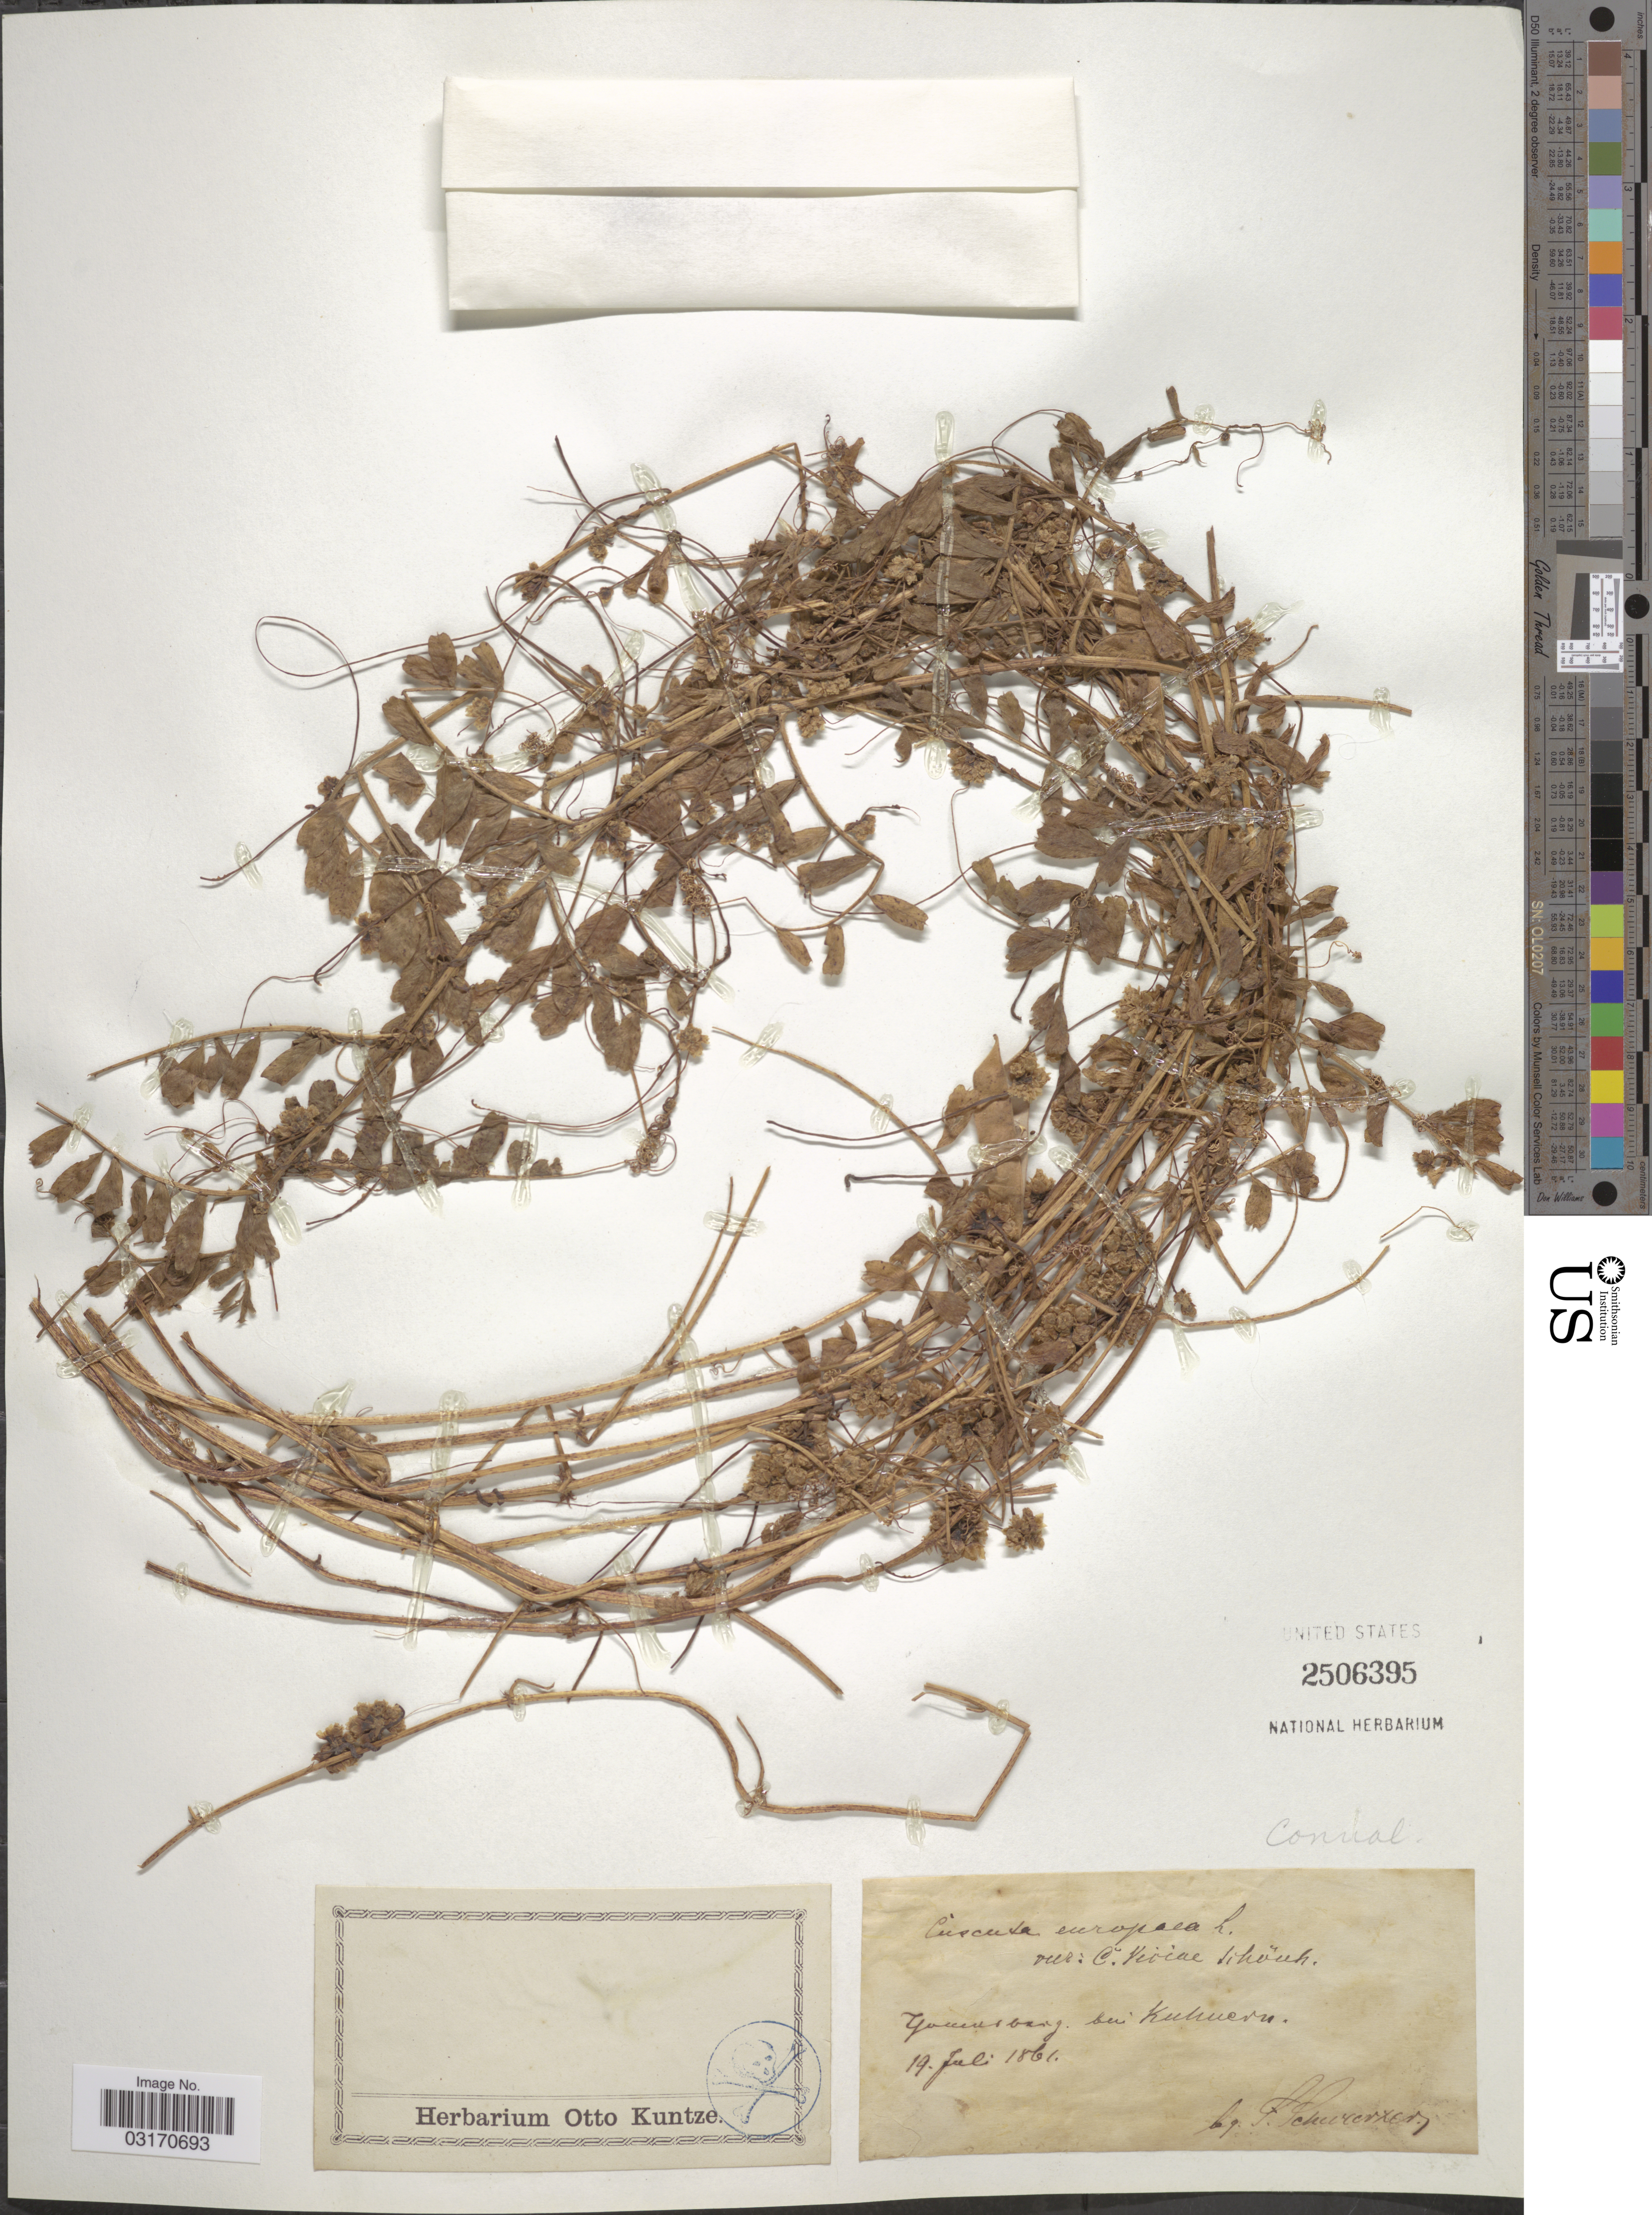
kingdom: Plantae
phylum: Tracheophyta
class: Magnoliopsida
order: Solanales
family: Convolvulaceae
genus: Cuscuta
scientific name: Cuscuta europaea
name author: L.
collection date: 1861-07-19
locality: Youmsberg bei Kuhueru. [interpreted]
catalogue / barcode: US 2506395